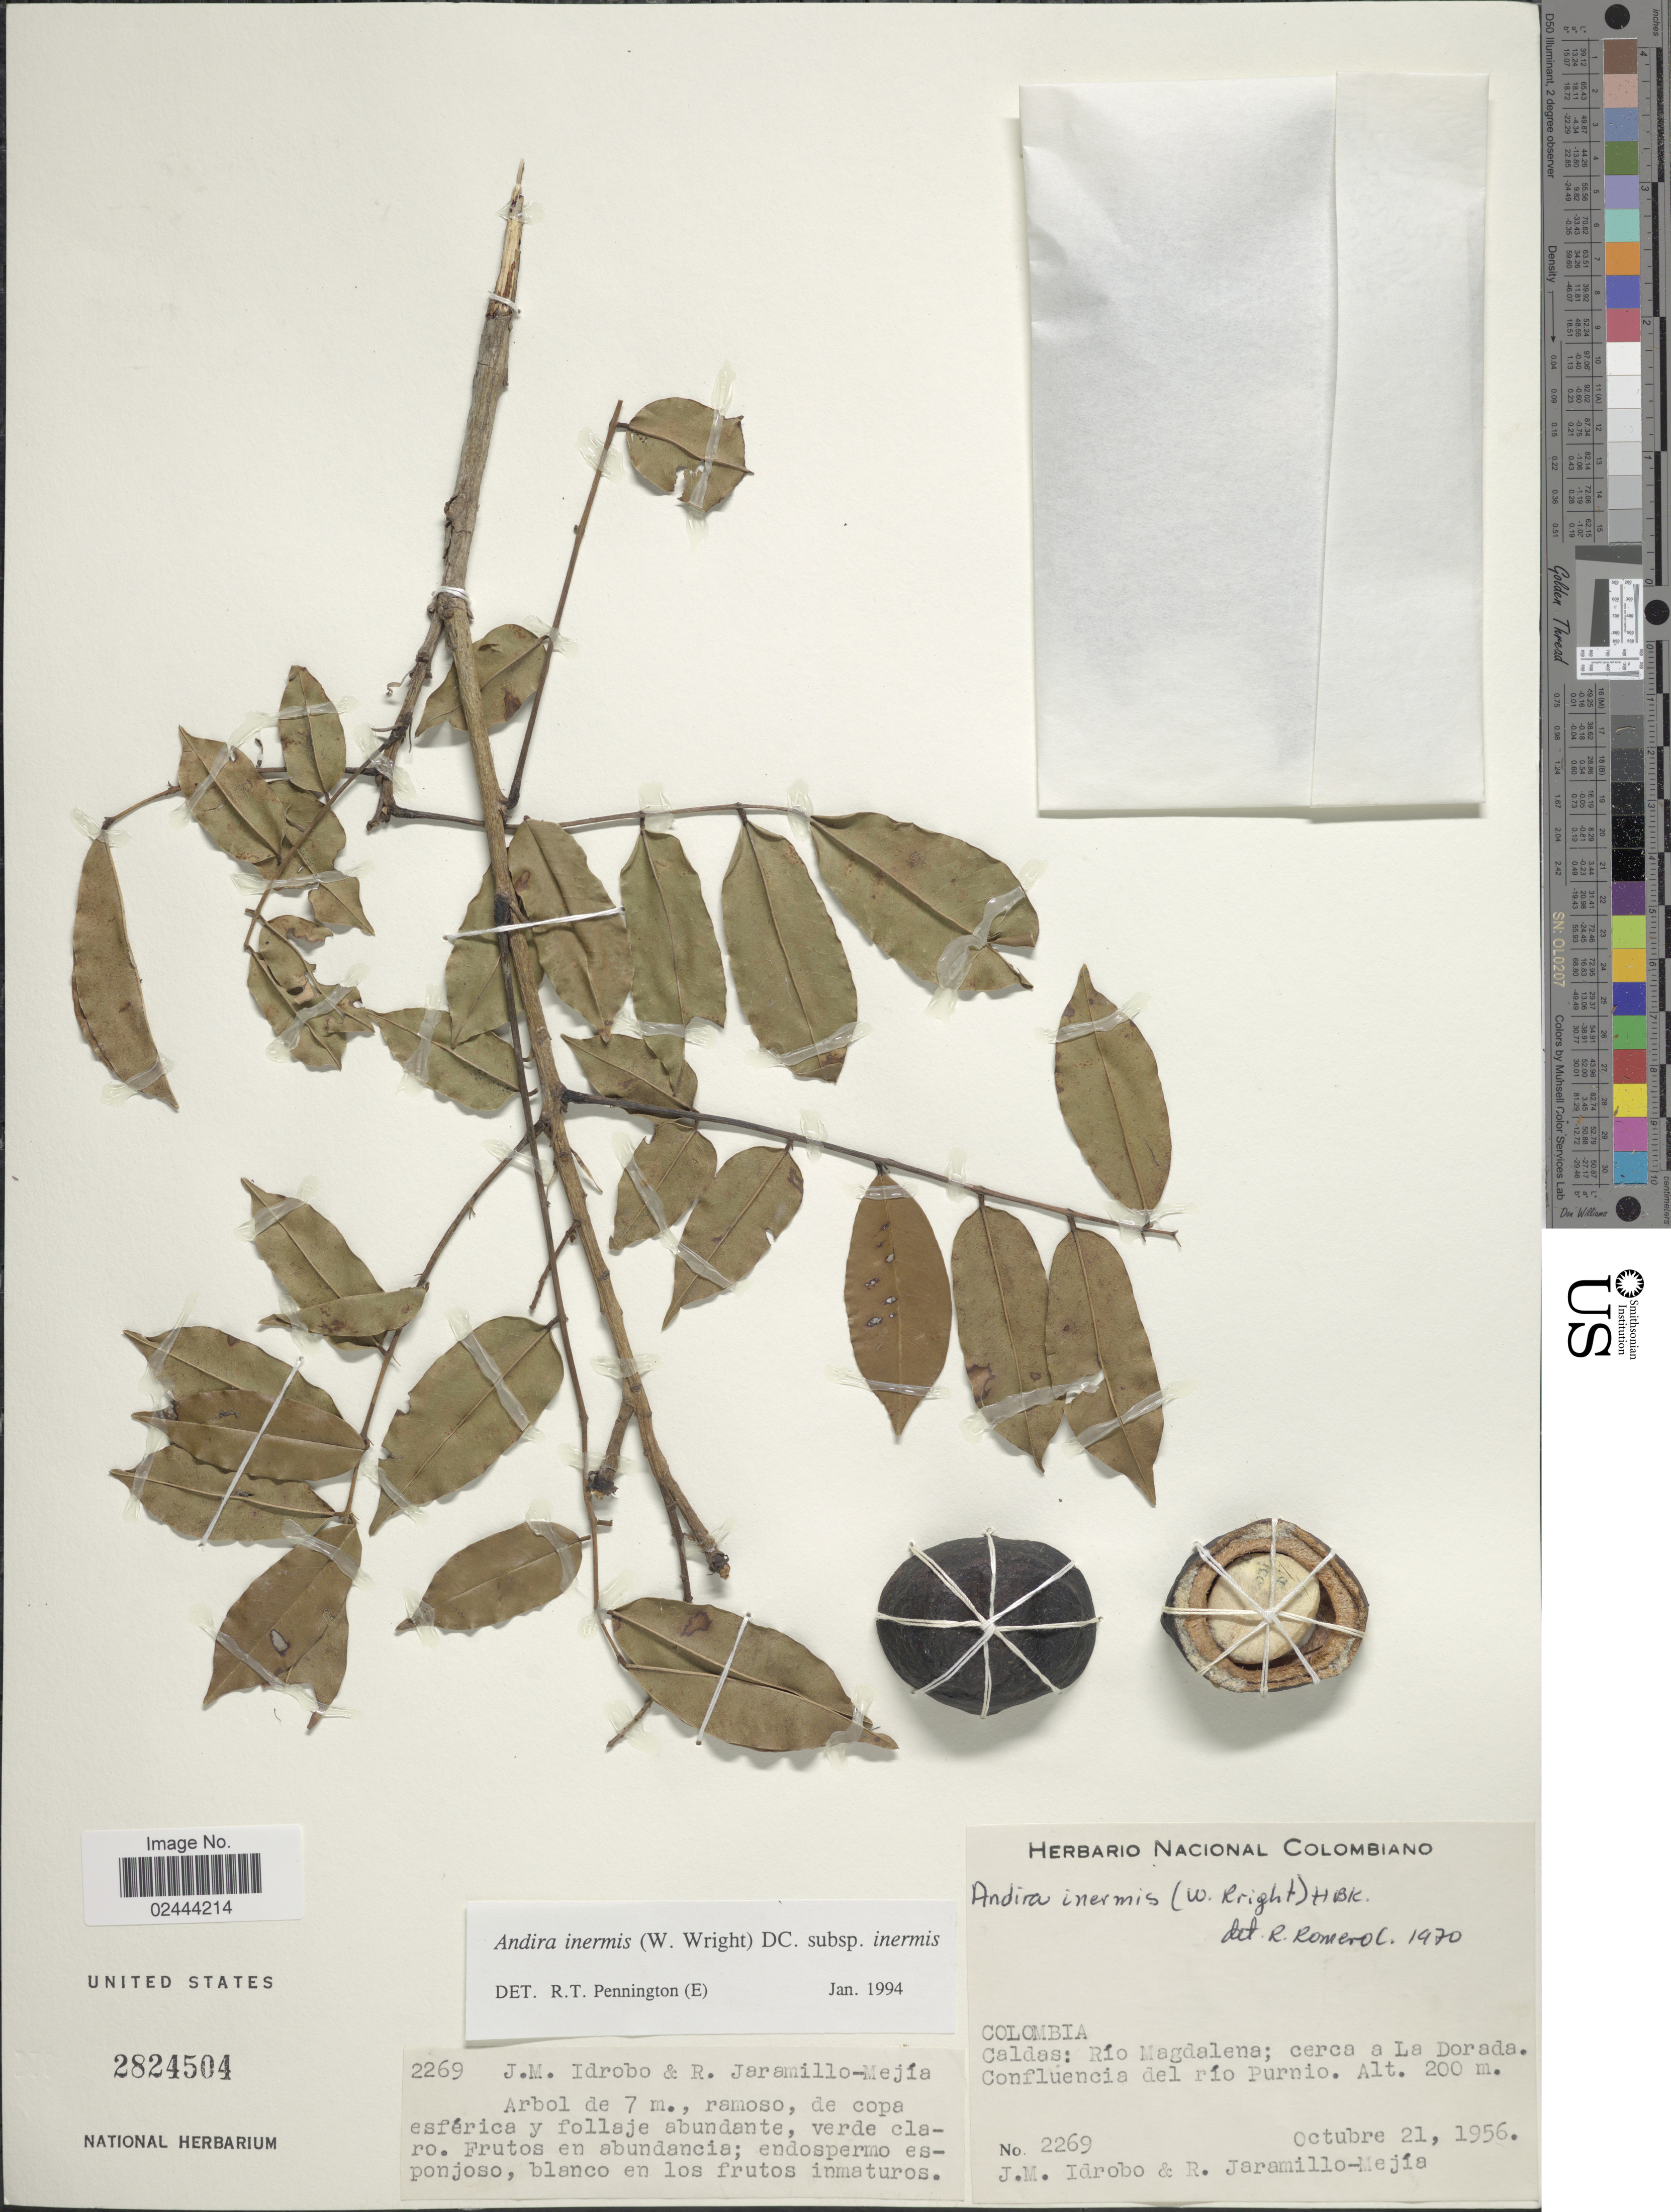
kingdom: Plantae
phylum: Tracheophyta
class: Magnoliopsida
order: Fabales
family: Fabaceae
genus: Andira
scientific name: Andira inermis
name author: (W. Wright) Kunth ex DC.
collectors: J. M. Idrobo & R. Jaramillo M.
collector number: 2269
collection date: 1956-10-21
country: Colombia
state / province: Caldas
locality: Rio Magdalena; cerca a La Dorada. Confluencia del rio Purnio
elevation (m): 200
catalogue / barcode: US 2824504